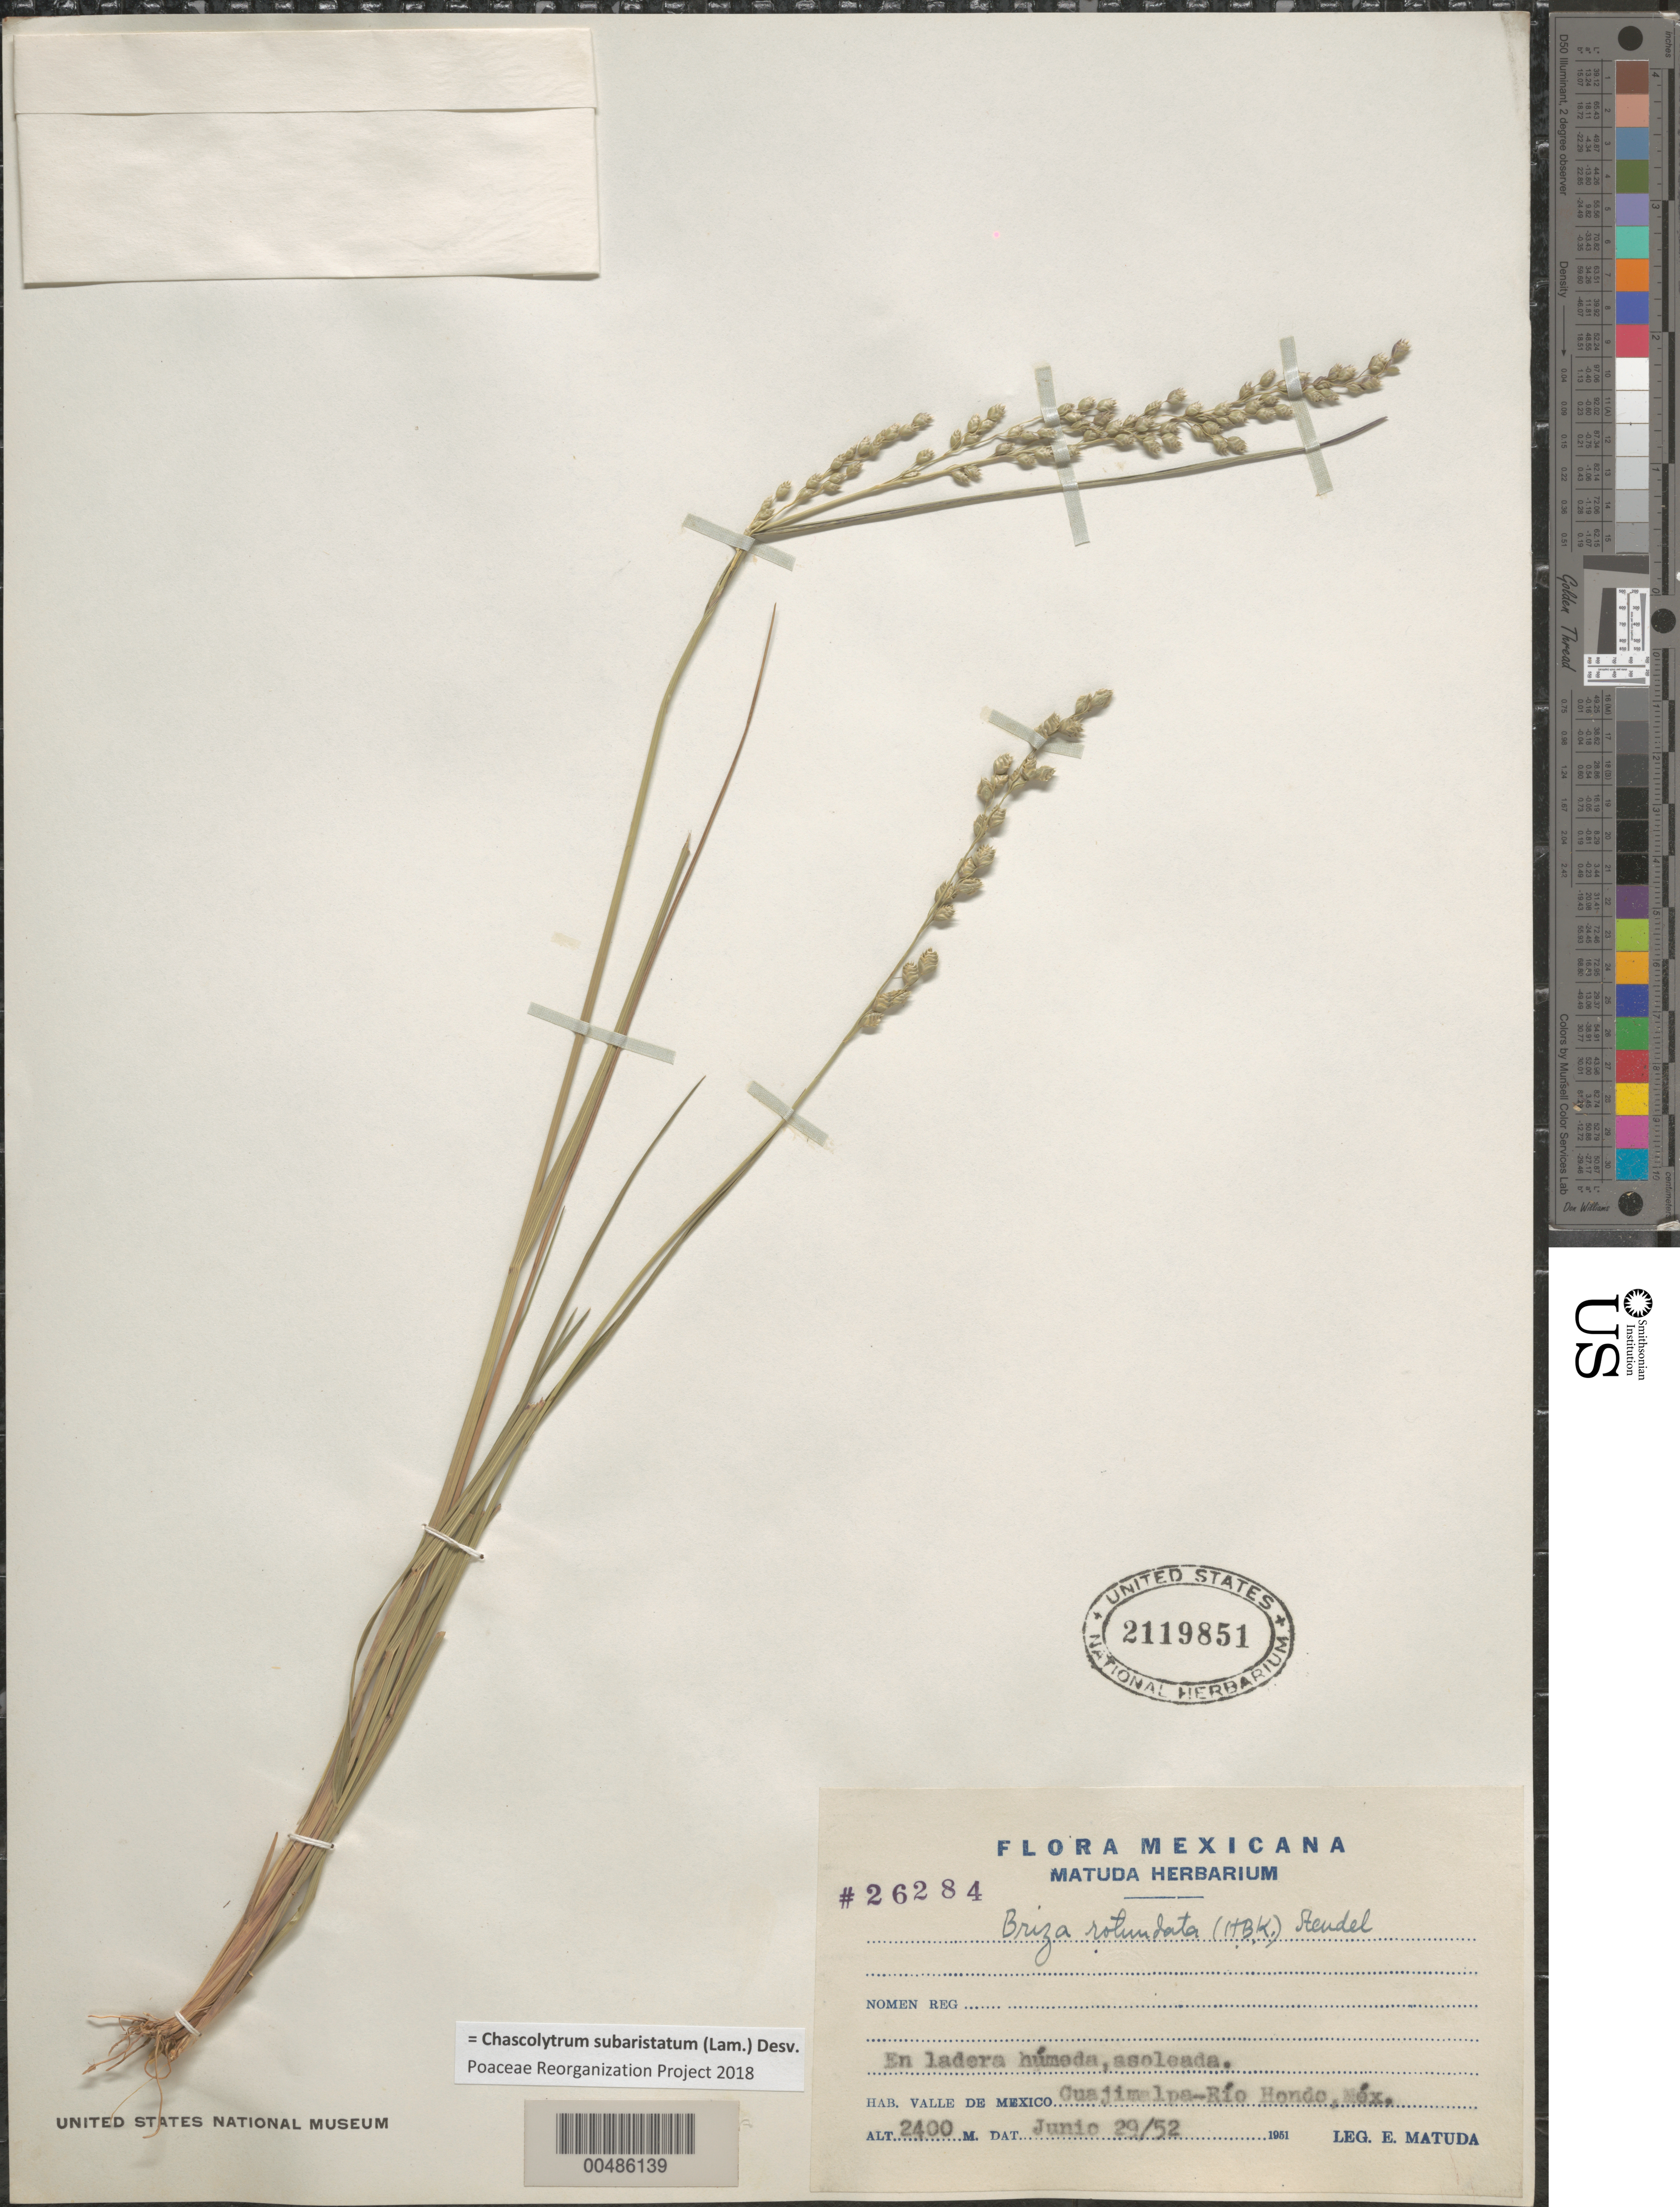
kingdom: Plantae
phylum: Tracheophyta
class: Liliopsida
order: Poales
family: Poaceae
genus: Chascolytrum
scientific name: Chascolytrum subaristatum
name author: (Lam.) Desv.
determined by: Poaceae Reorganization Project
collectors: E. Matuda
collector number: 26284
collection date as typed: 29 Jun 1952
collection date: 1952-06-29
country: Mexico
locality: Valle de Mexico, Cuajimalpa-R¡o Hondo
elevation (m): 2400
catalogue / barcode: US 2119851